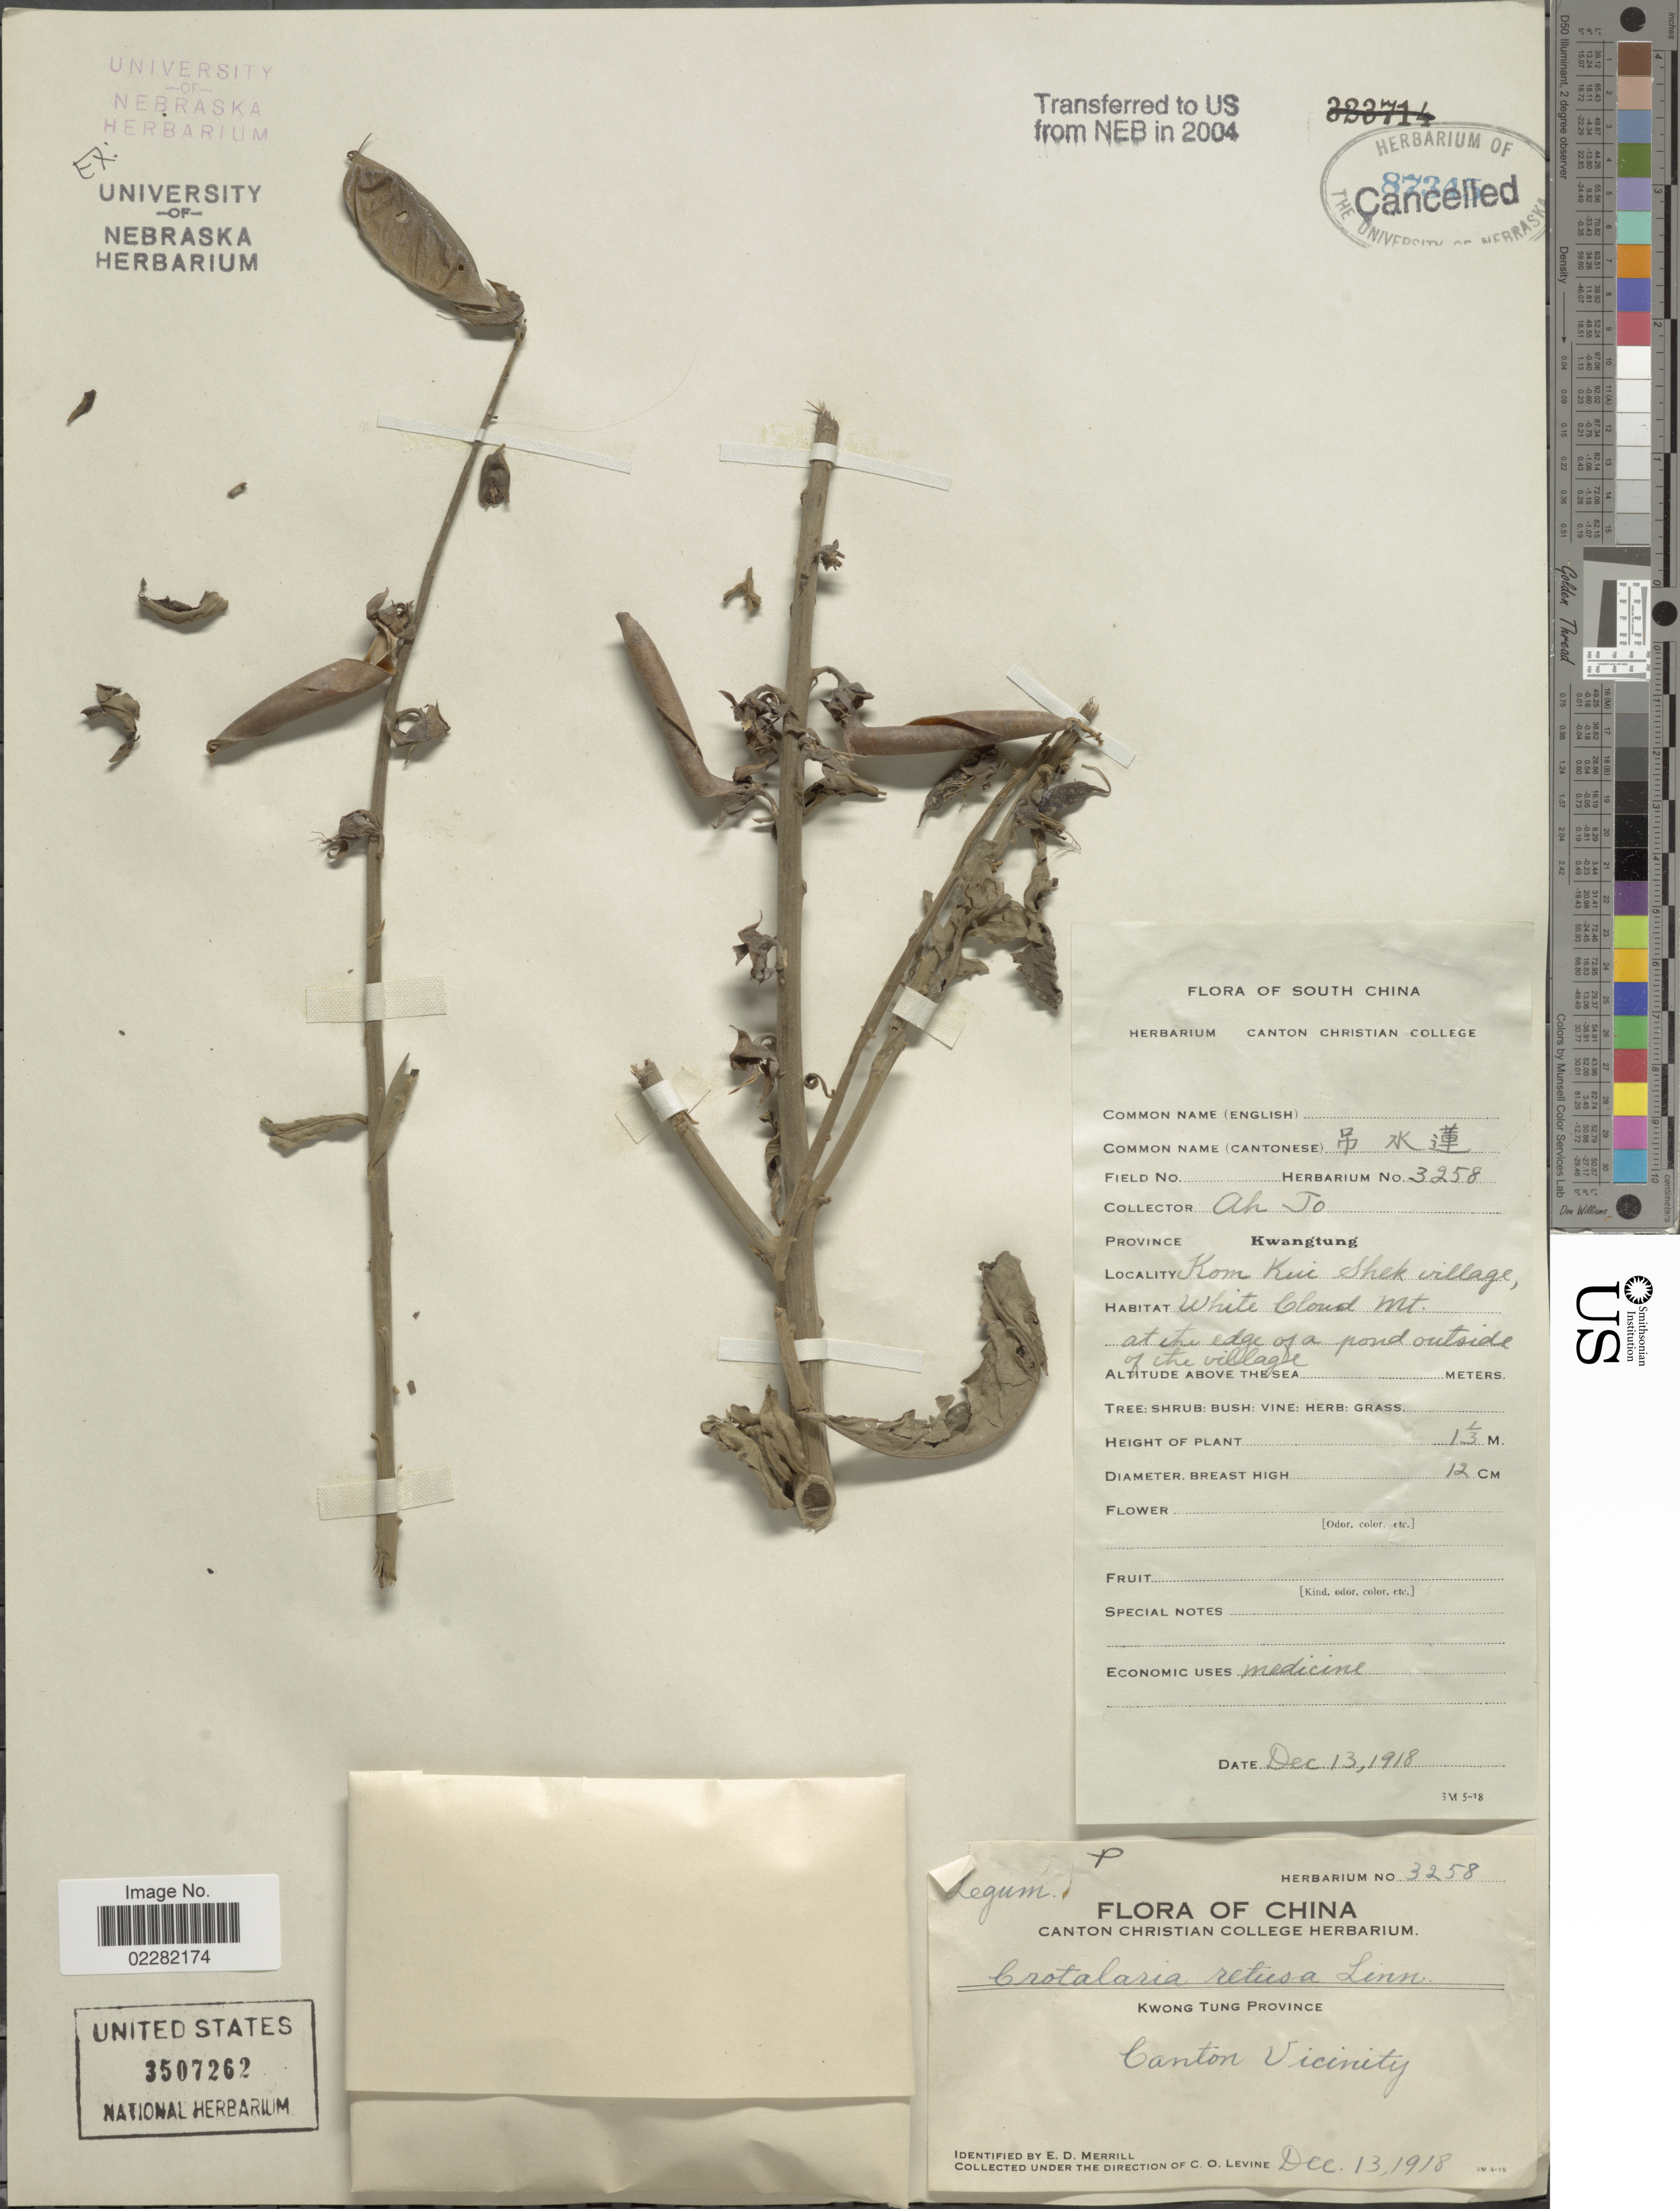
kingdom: Plantae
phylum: Tracheophyta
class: Magnoliopsida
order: Fabales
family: Fabaceae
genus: Crotalaria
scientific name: Crotalaria retusa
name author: L.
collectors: C. O. Levine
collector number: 3258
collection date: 1918-12-13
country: China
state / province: Guangdong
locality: Kwong Tung Province, Camnton and vicinity. Kom Kui Shek village, White cloud Mt. at the edge of a pond outside of the village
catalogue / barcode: US 3507262